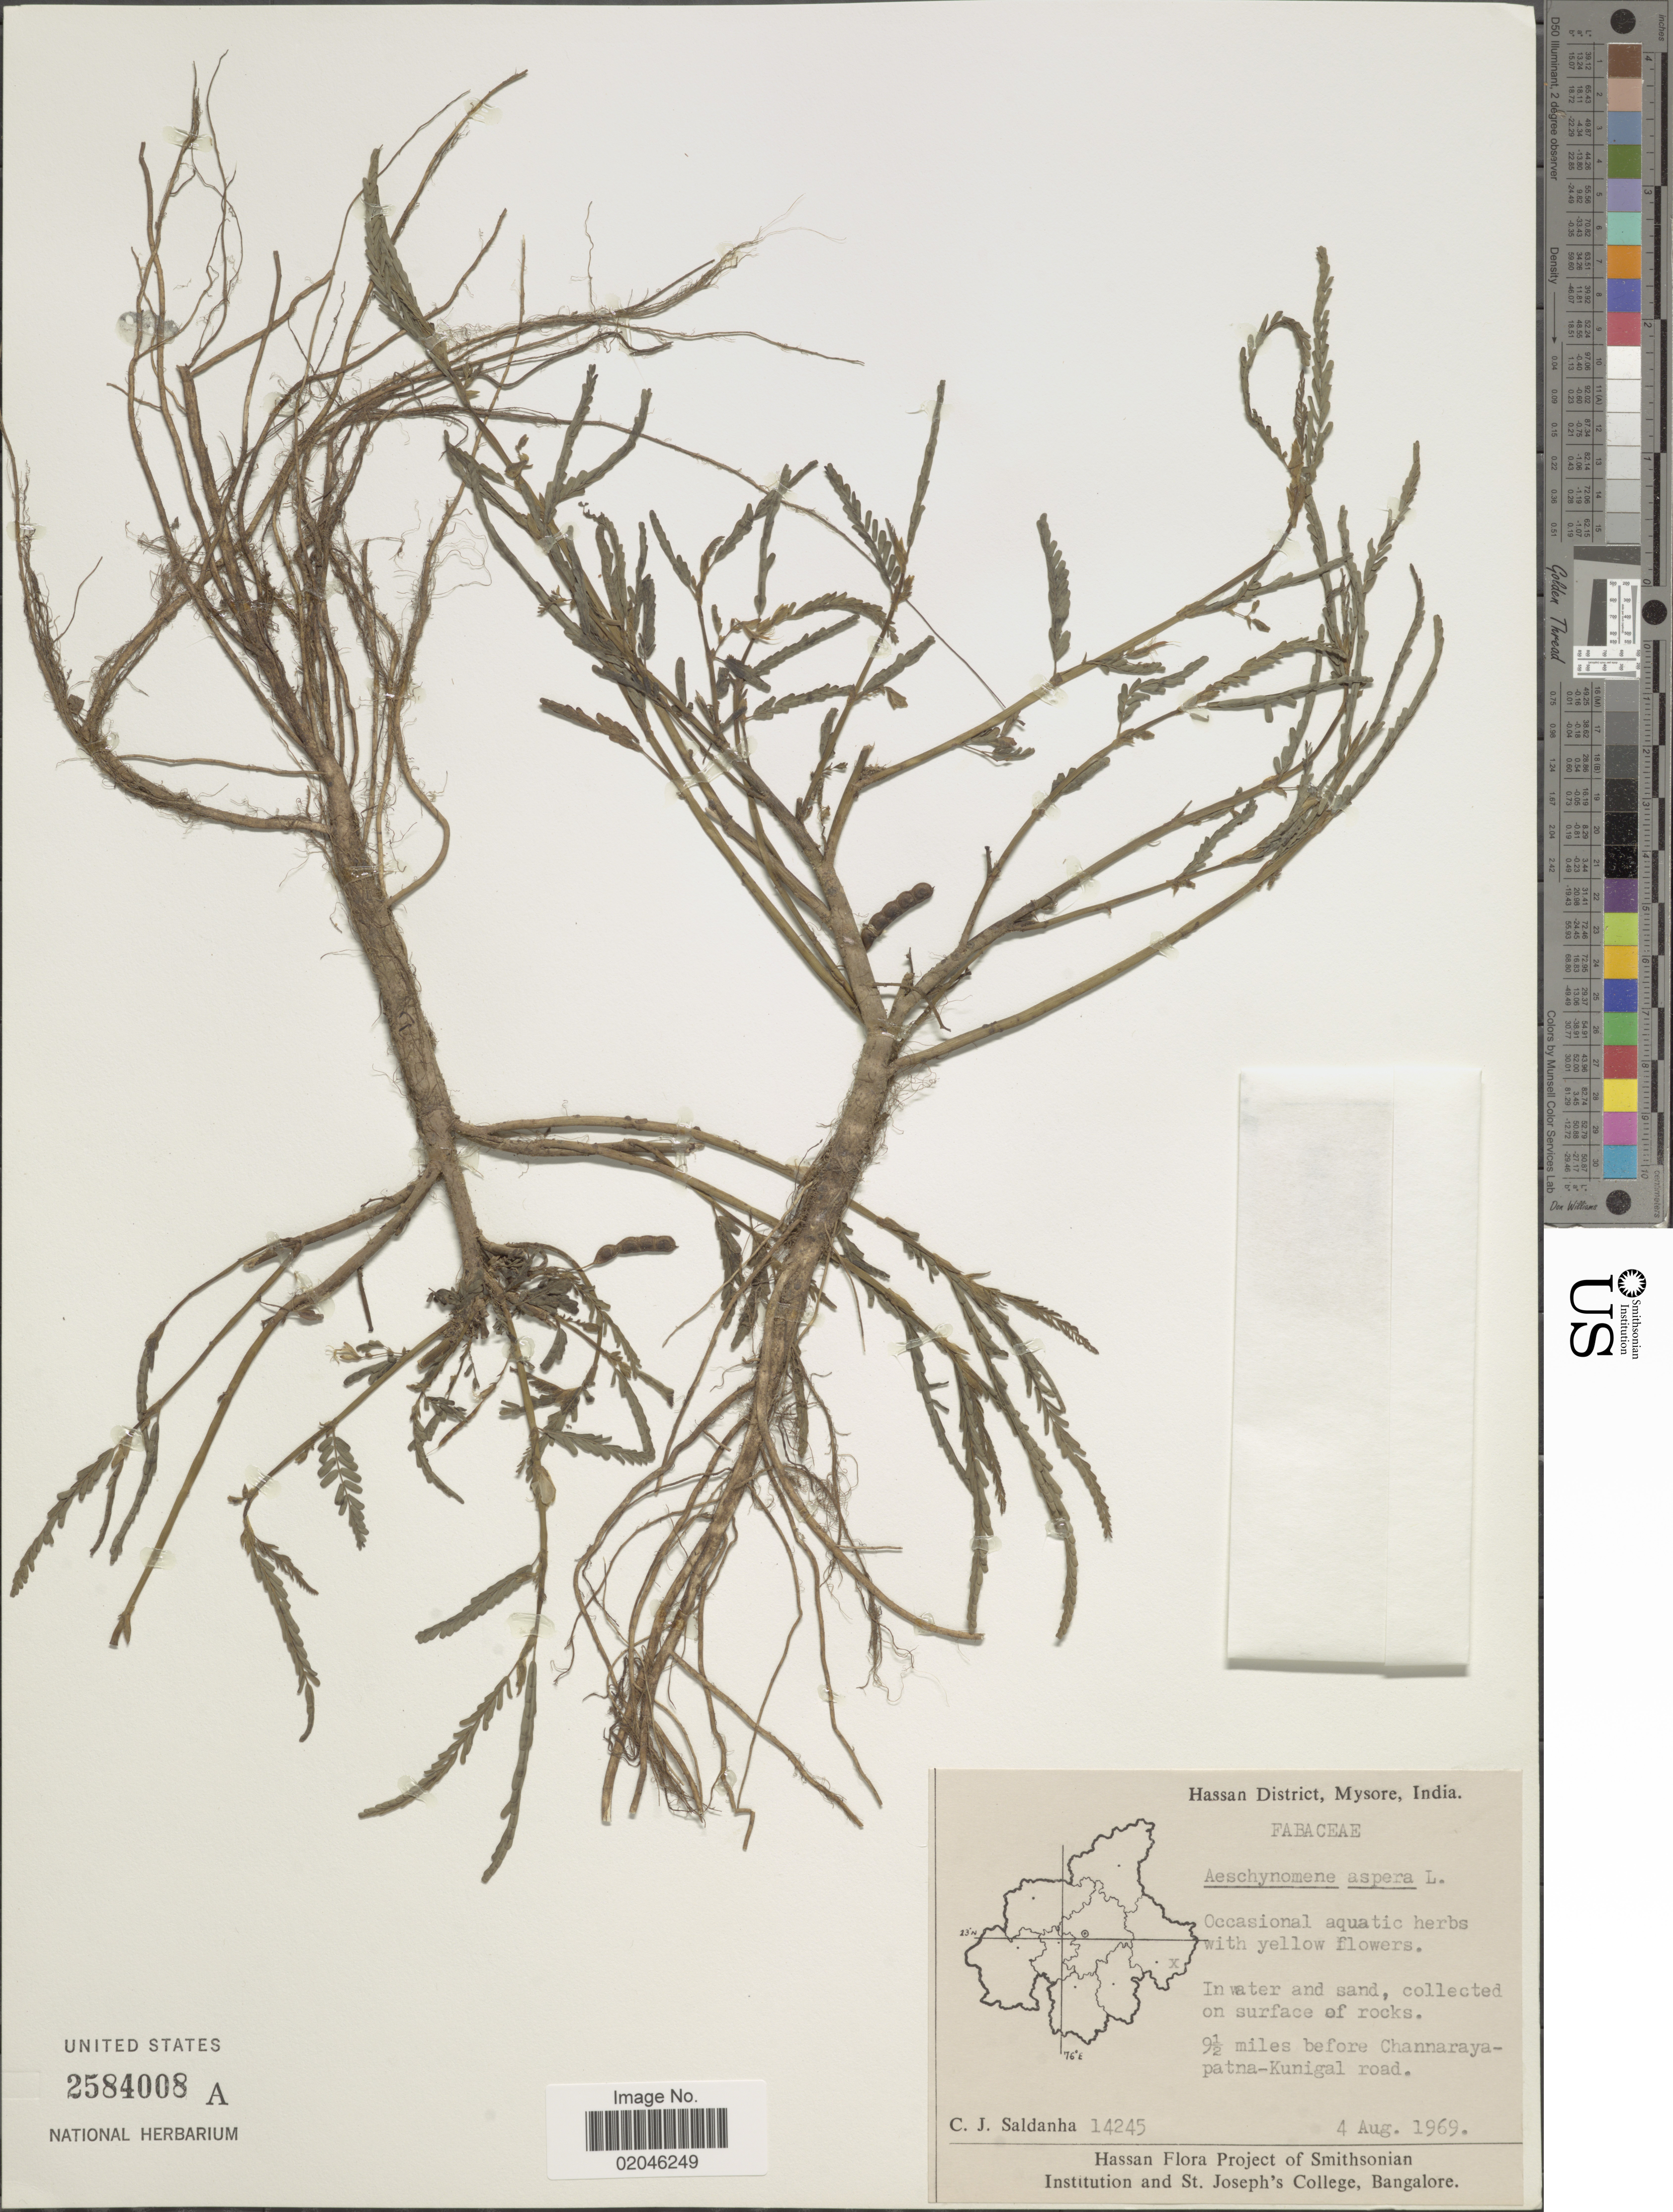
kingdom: Plantae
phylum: Tracheophyta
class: Magnoliopsida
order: Fabales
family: Fabaceae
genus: Aeschynomene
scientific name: Aeschynomene aspera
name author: L.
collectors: C. J. Saldanha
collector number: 14245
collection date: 1969-08-04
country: India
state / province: Karnataka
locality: Hassan District, Mysore, in water and sand, on surface of rocks, 9.5 miles before Channaraya-patna-Kunigal road.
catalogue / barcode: US 2584008A